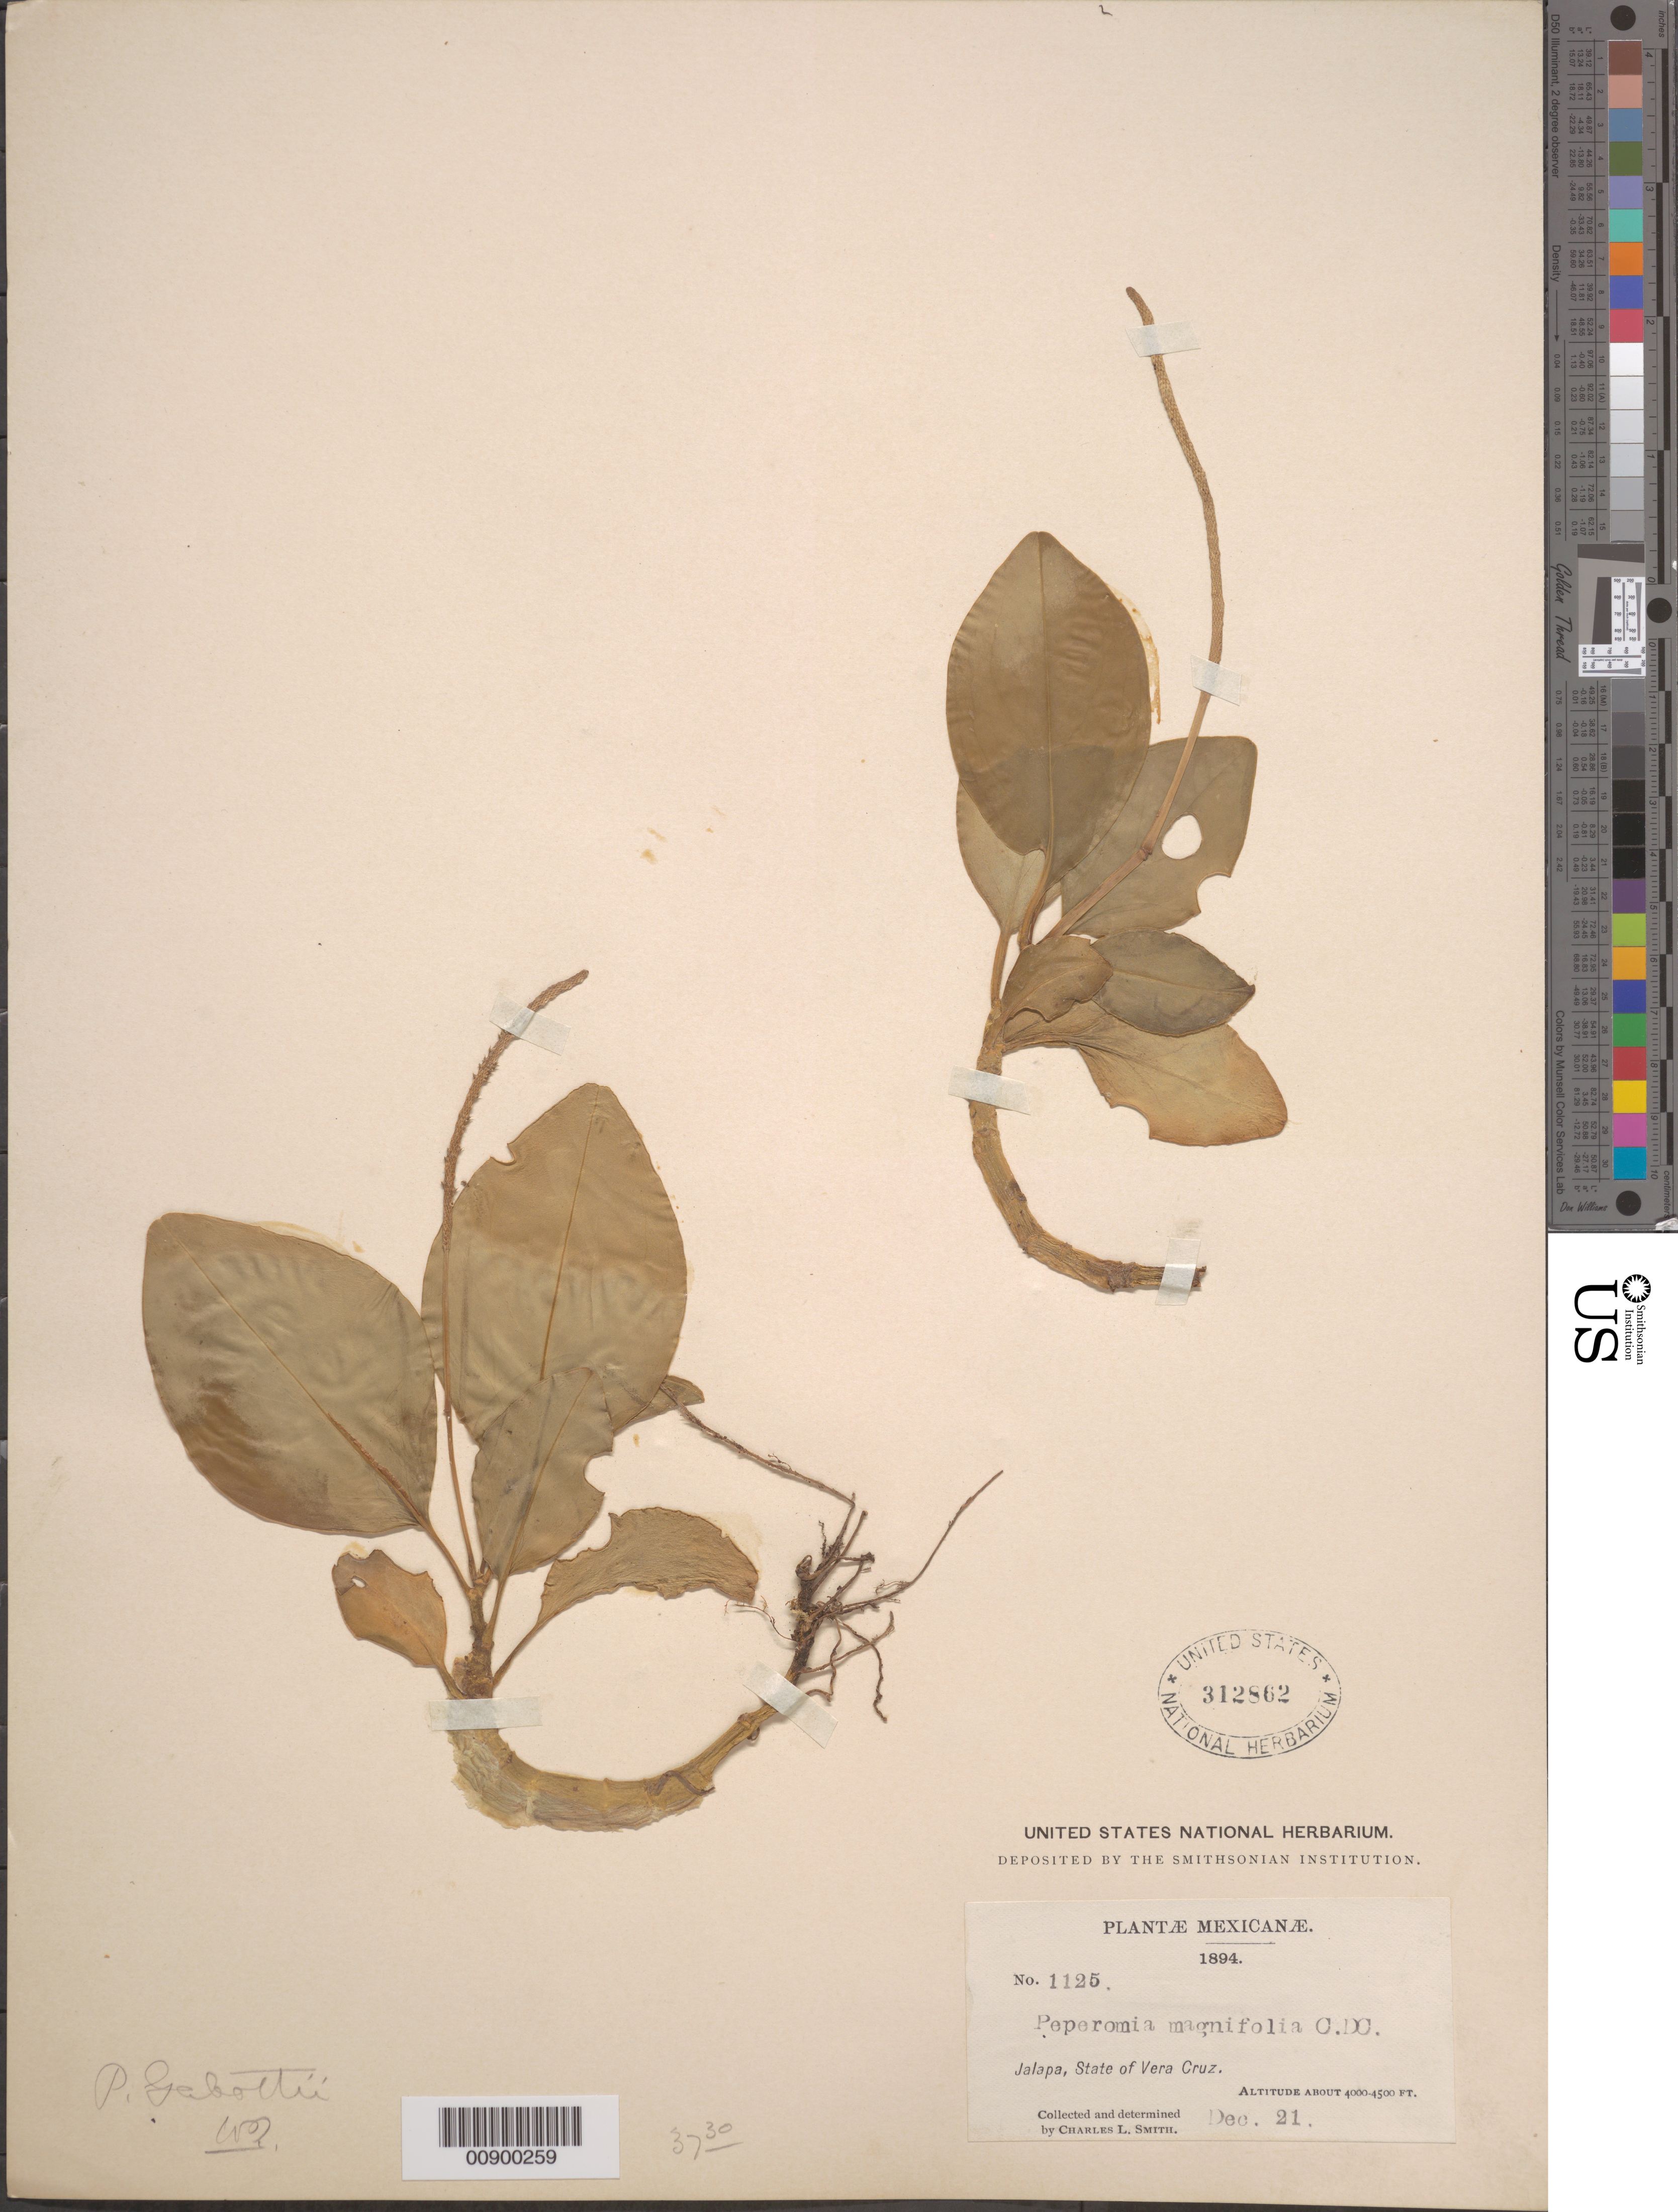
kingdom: Plantae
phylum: Tracheophyta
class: Magnoliopsida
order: Piperales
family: Piperaceae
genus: Peperomia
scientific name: Peperomia galeottii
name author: Miq.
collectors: C. L. Smith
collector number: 1125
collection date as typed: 21 Dec 1894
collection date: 1894-12-21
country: Mexico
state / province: Veracruz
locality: Jalapa, State of Veracruz.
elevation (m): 1219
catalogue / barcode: US 312862